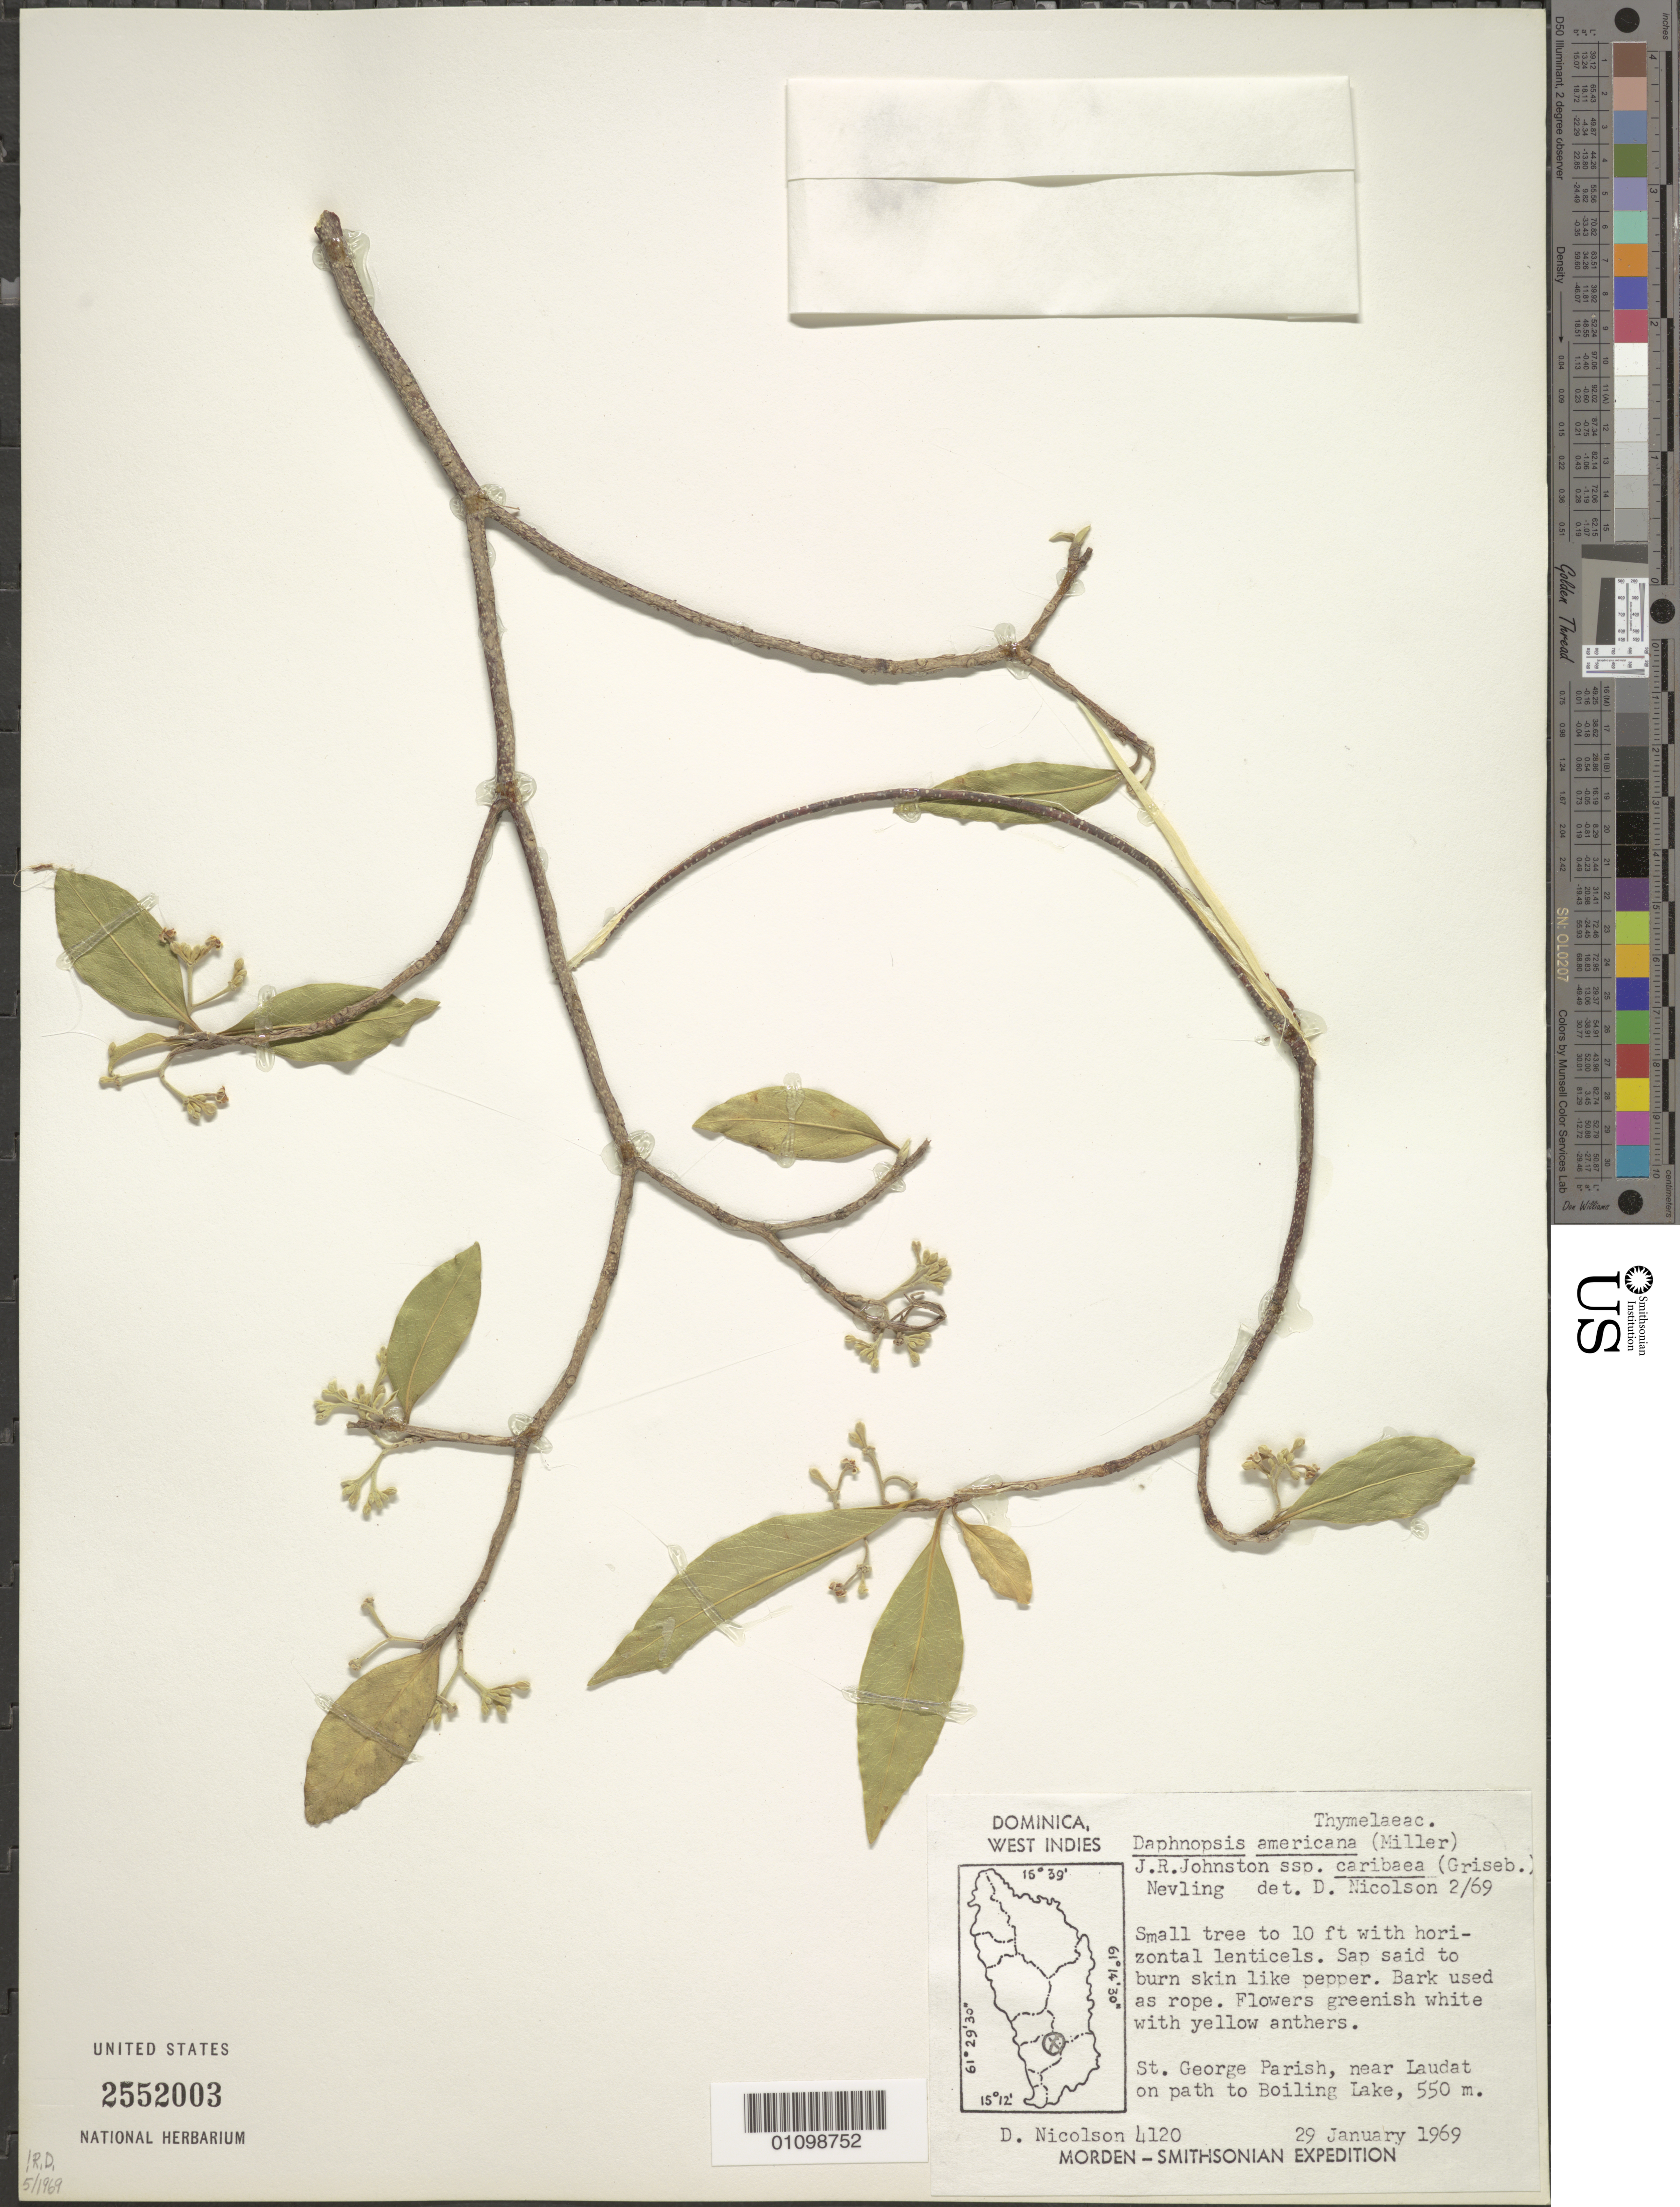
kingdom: Plantae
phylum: Tracheophyta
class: Magnoliopsida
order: Malvales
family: Thymelaeaceae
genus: Daphnopsis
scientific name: Daphnopsis americana subsp. caribaea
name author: (Griseb.) Nevling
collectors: D. H. Nicolson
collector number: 4120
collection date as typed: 29 Jan 1969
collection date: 1969-01-29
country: Dominica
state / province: St. George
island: Dominica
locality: Near Laudat on path to Boiling lake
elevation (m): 500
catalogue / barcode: US 2552003